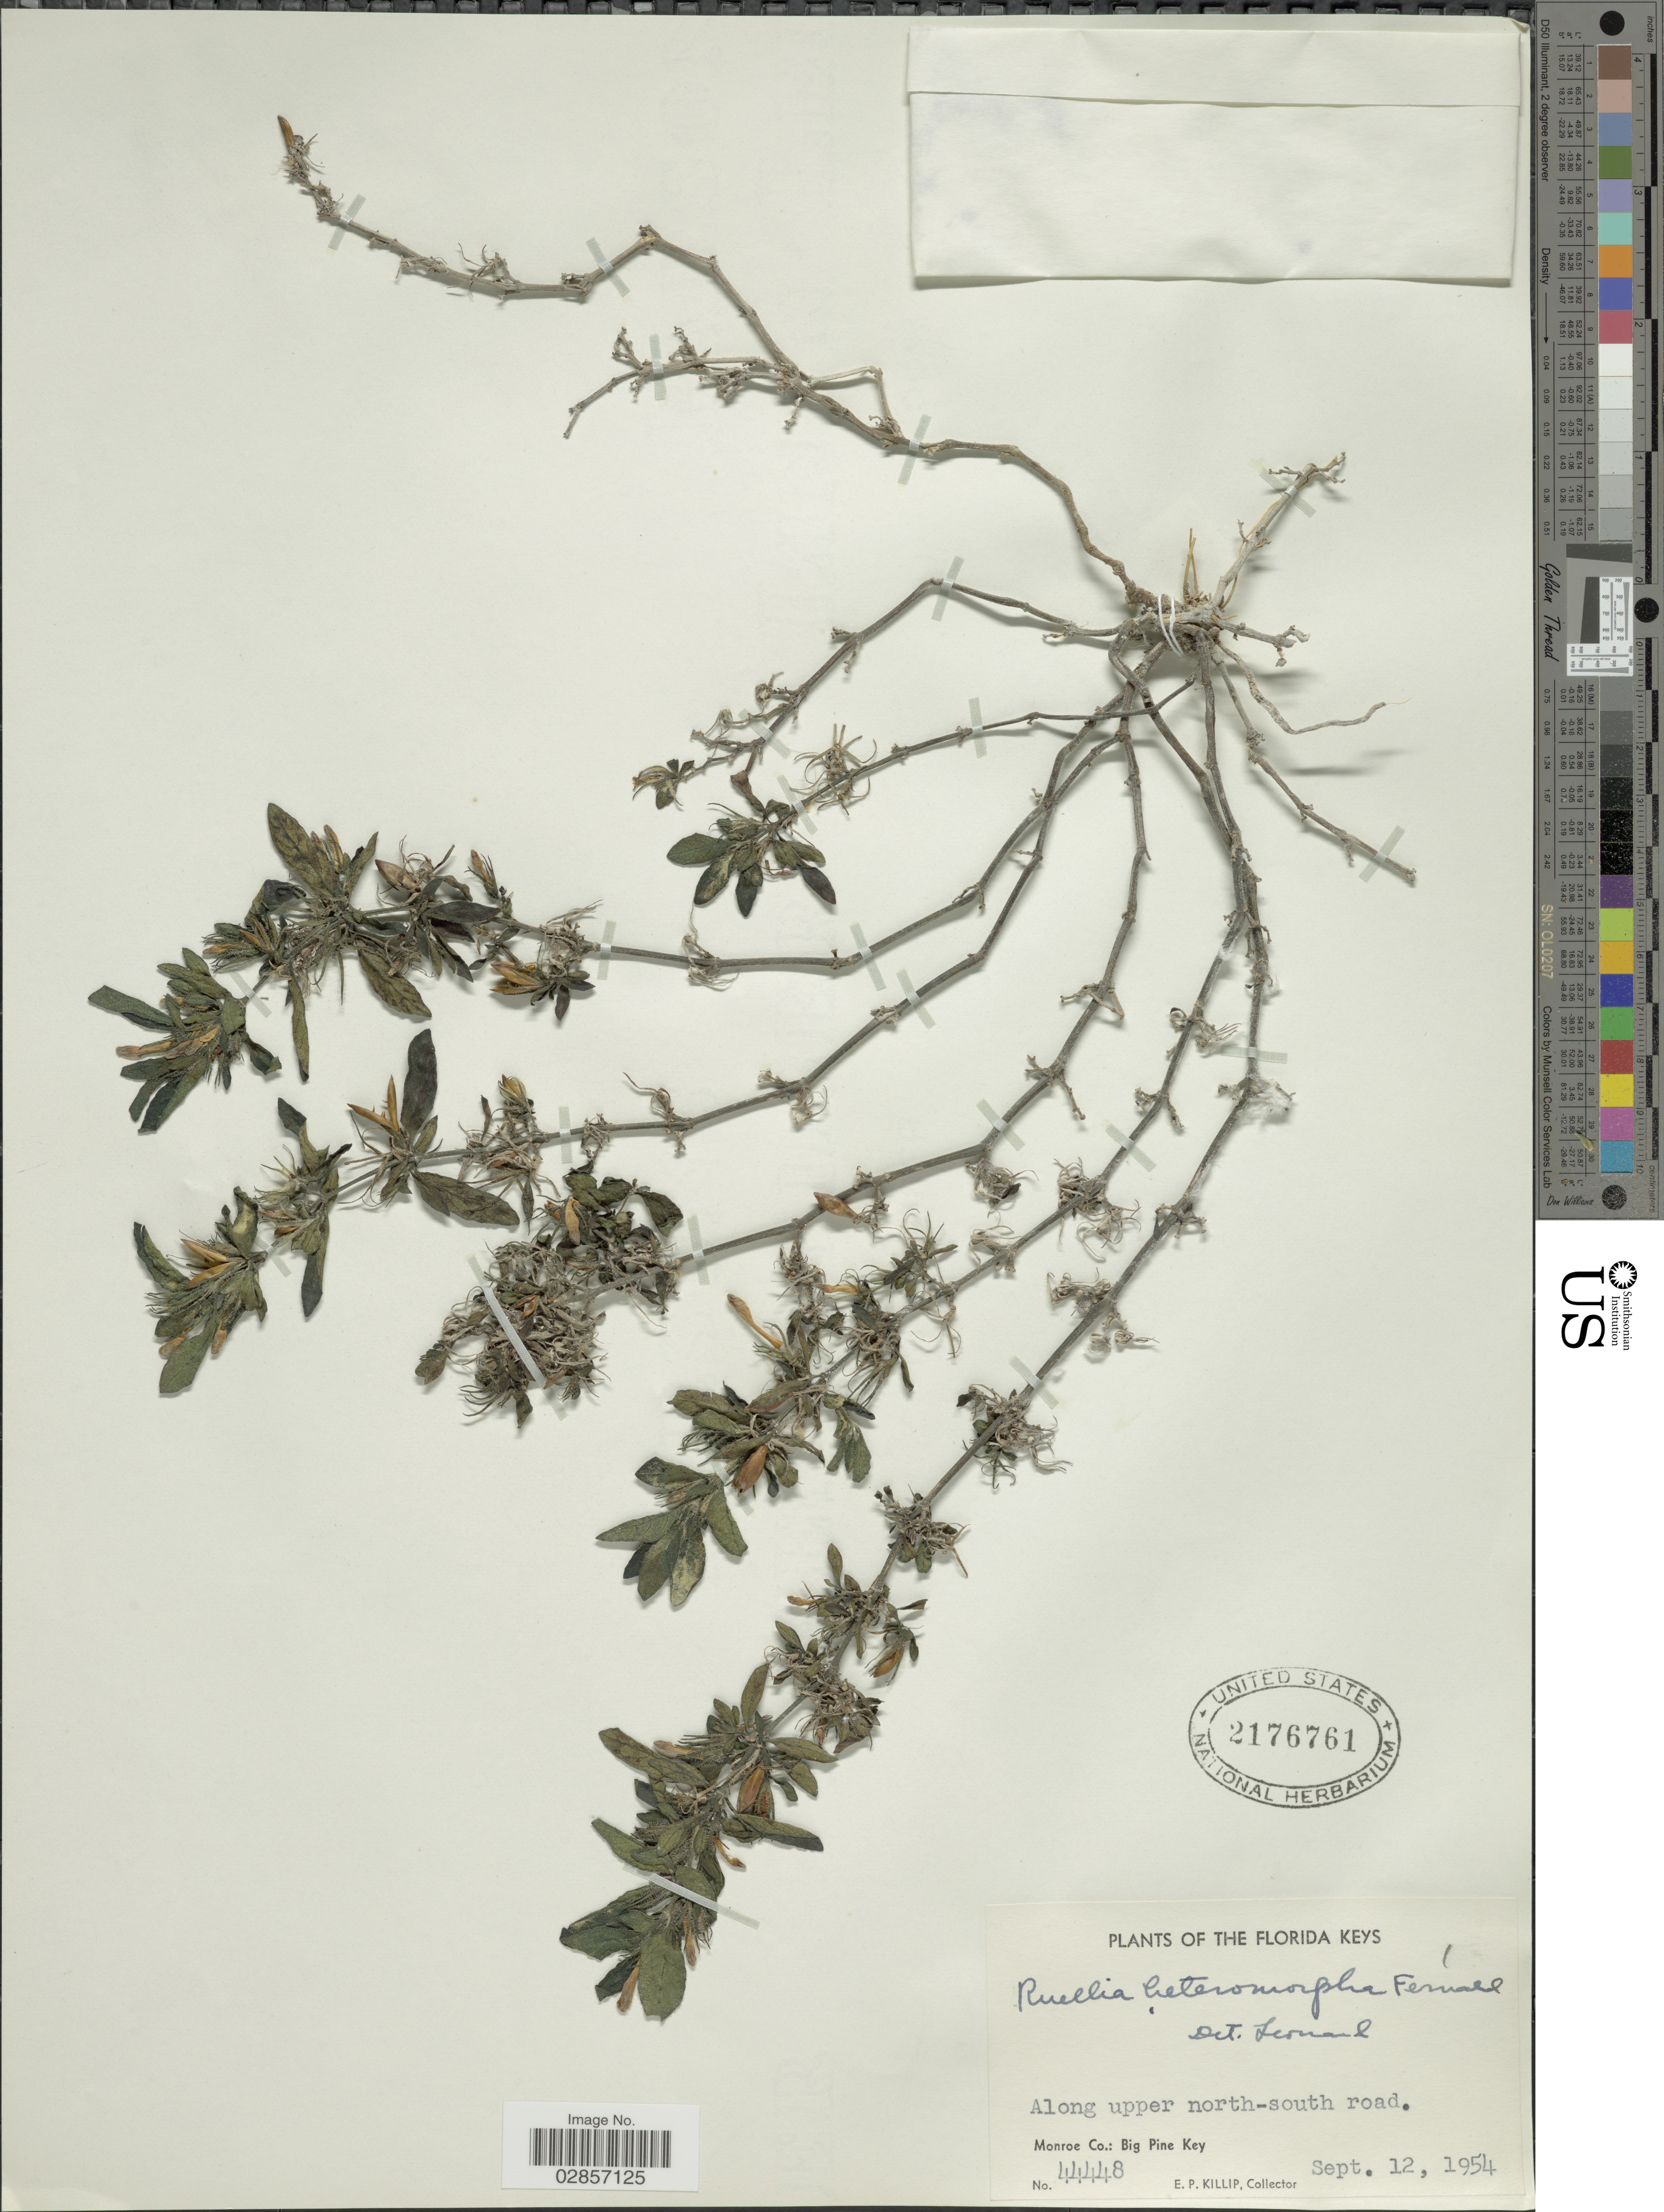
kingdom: Plantae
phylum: Tracheophyta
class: Magnoliopsida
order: Lamiales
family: Acanthaceae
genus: Ruellia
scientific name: Ruellia heteromorpha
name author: Fernald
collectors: E. P. Killip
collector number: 44448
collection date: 1954-09-12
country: United States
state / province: Florida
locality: Florida Keys. Along upper north-south road. Monroe Co.: Big Pine Key.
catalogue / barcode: US 2176761